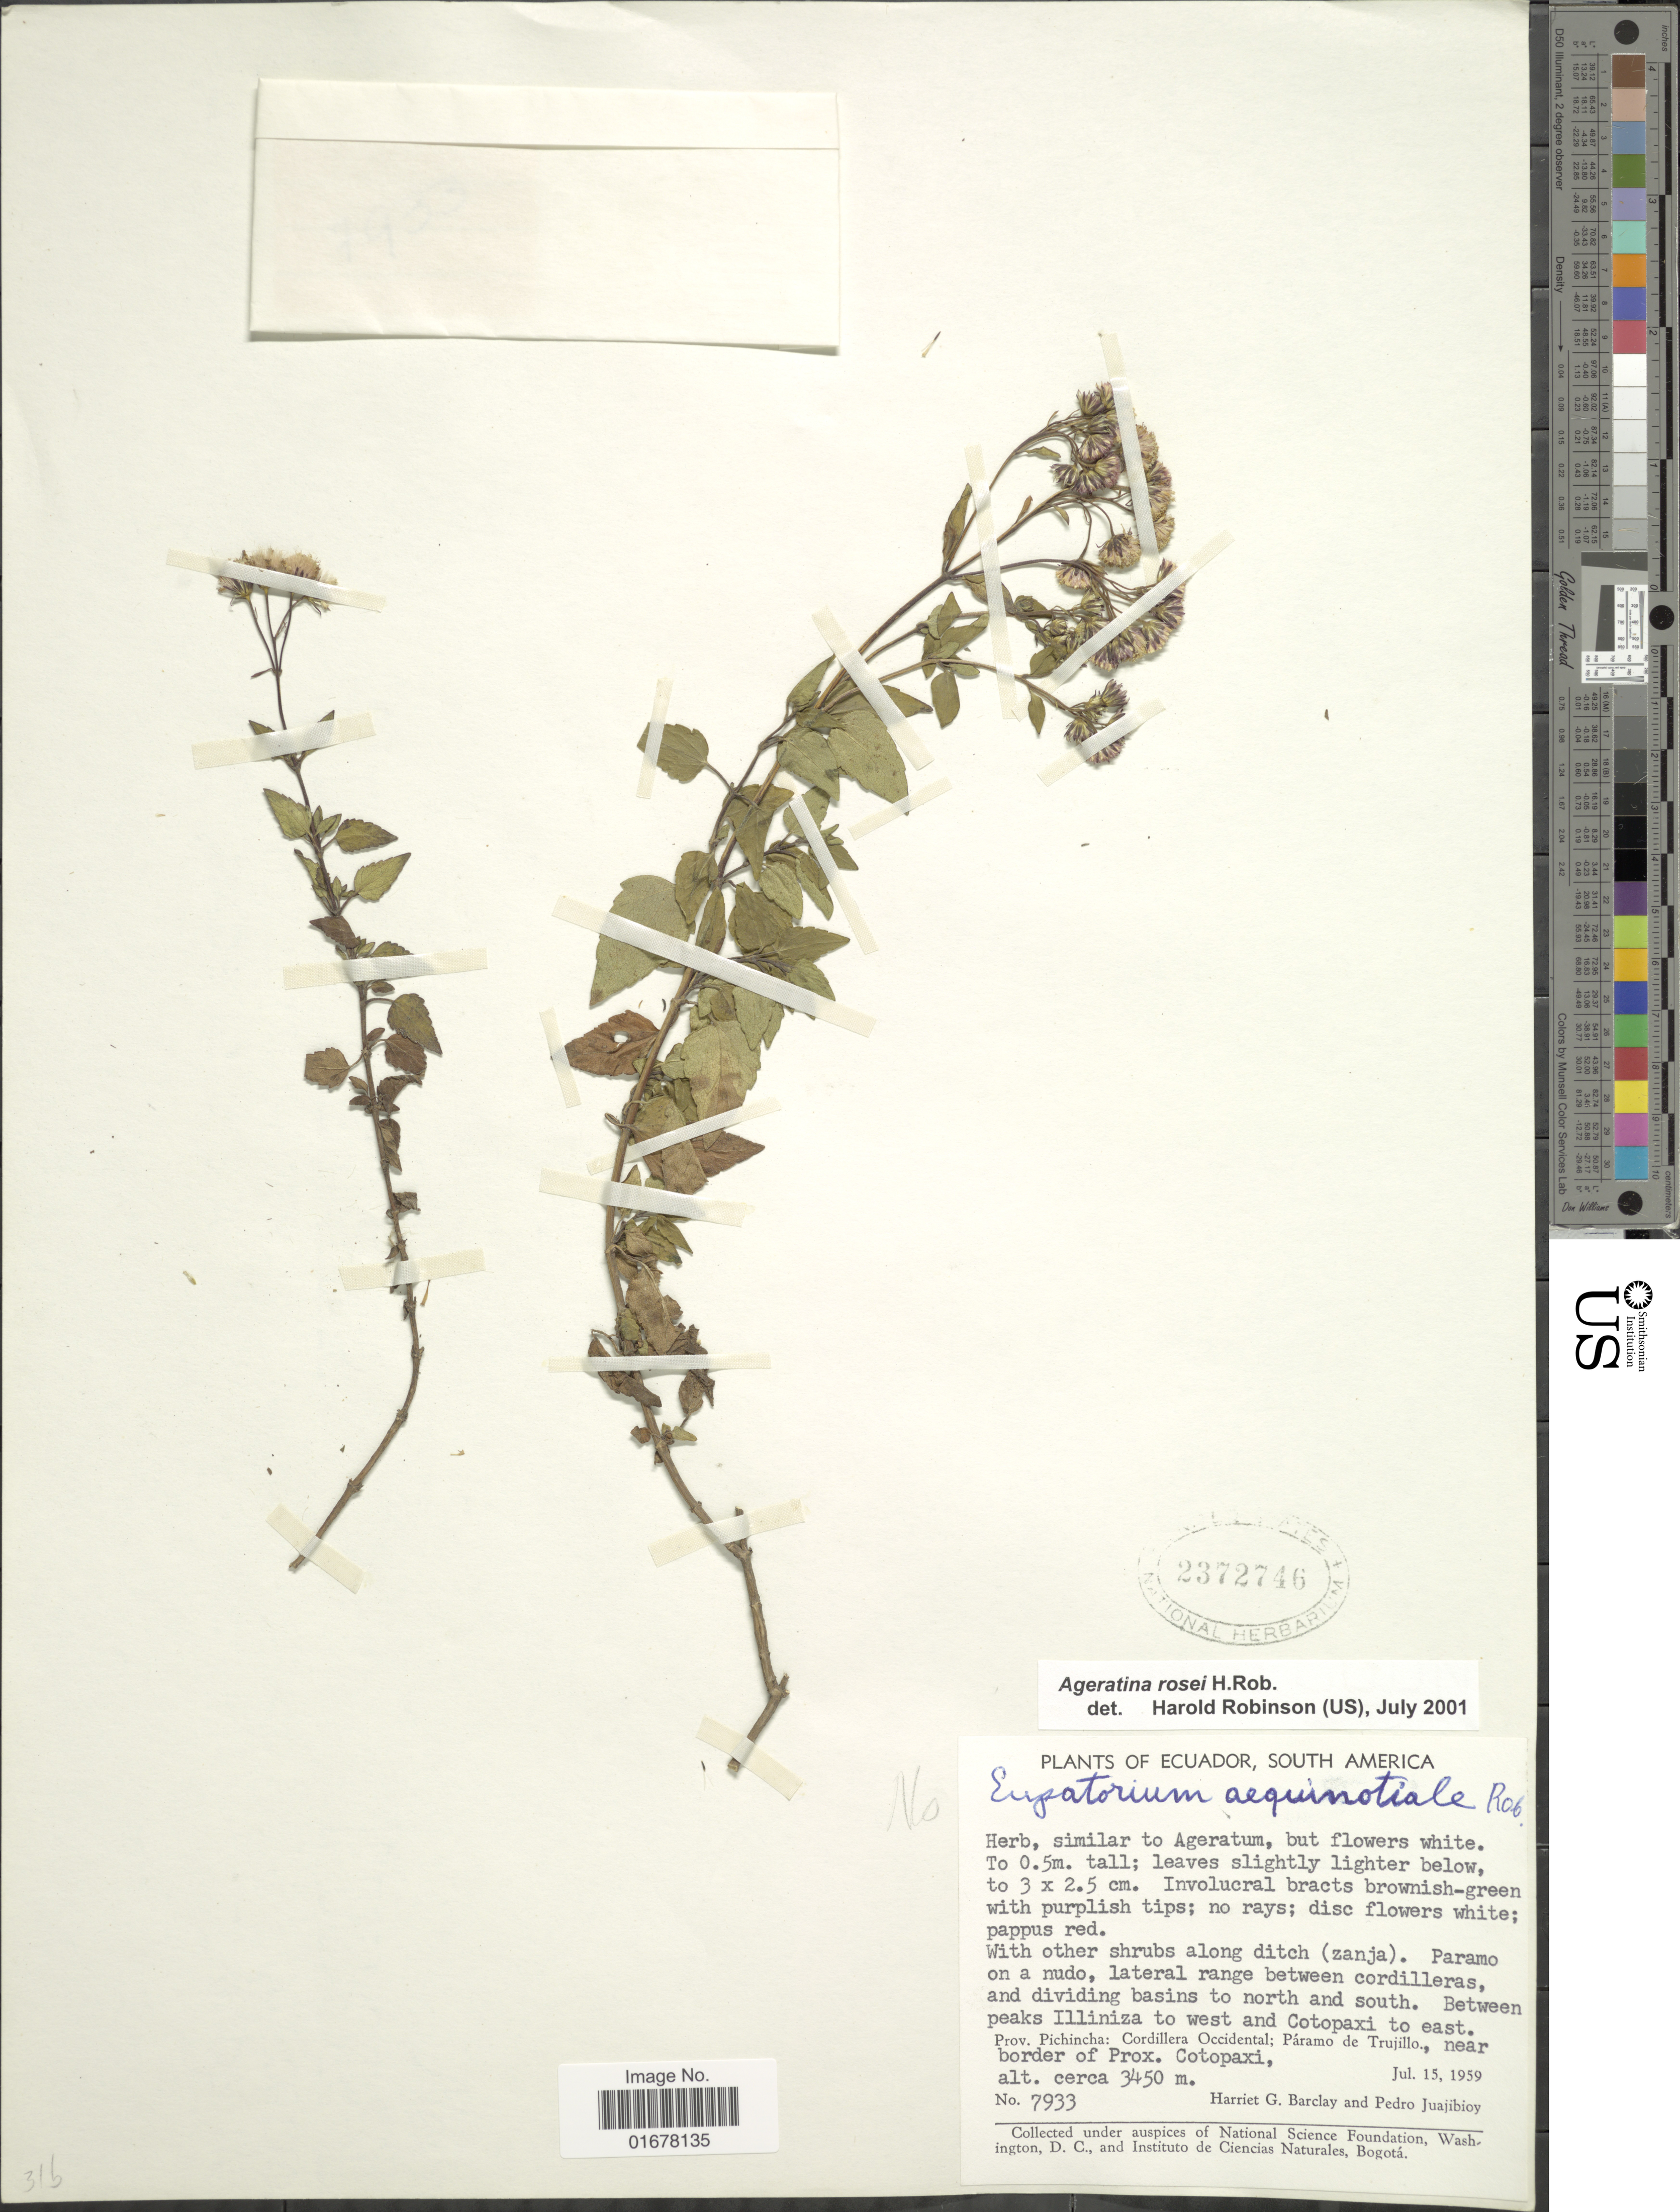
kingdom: Plantae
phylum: Tracheophyta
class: Magnoliopsida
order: Asterales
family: Asteraceae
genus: Ageratina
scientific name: Ageratina rosei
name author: H. Rob.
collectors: H. G. Barclay & P. Juajibioy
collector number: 7933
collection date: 1959-07-15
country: Ecuador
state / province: Pichincha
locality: Prov. Pichincha: Cordillera Occidental; Paramo de Trujillo, near border of Prox. Cotopaxi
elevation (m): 3450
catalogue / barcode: US 2372746